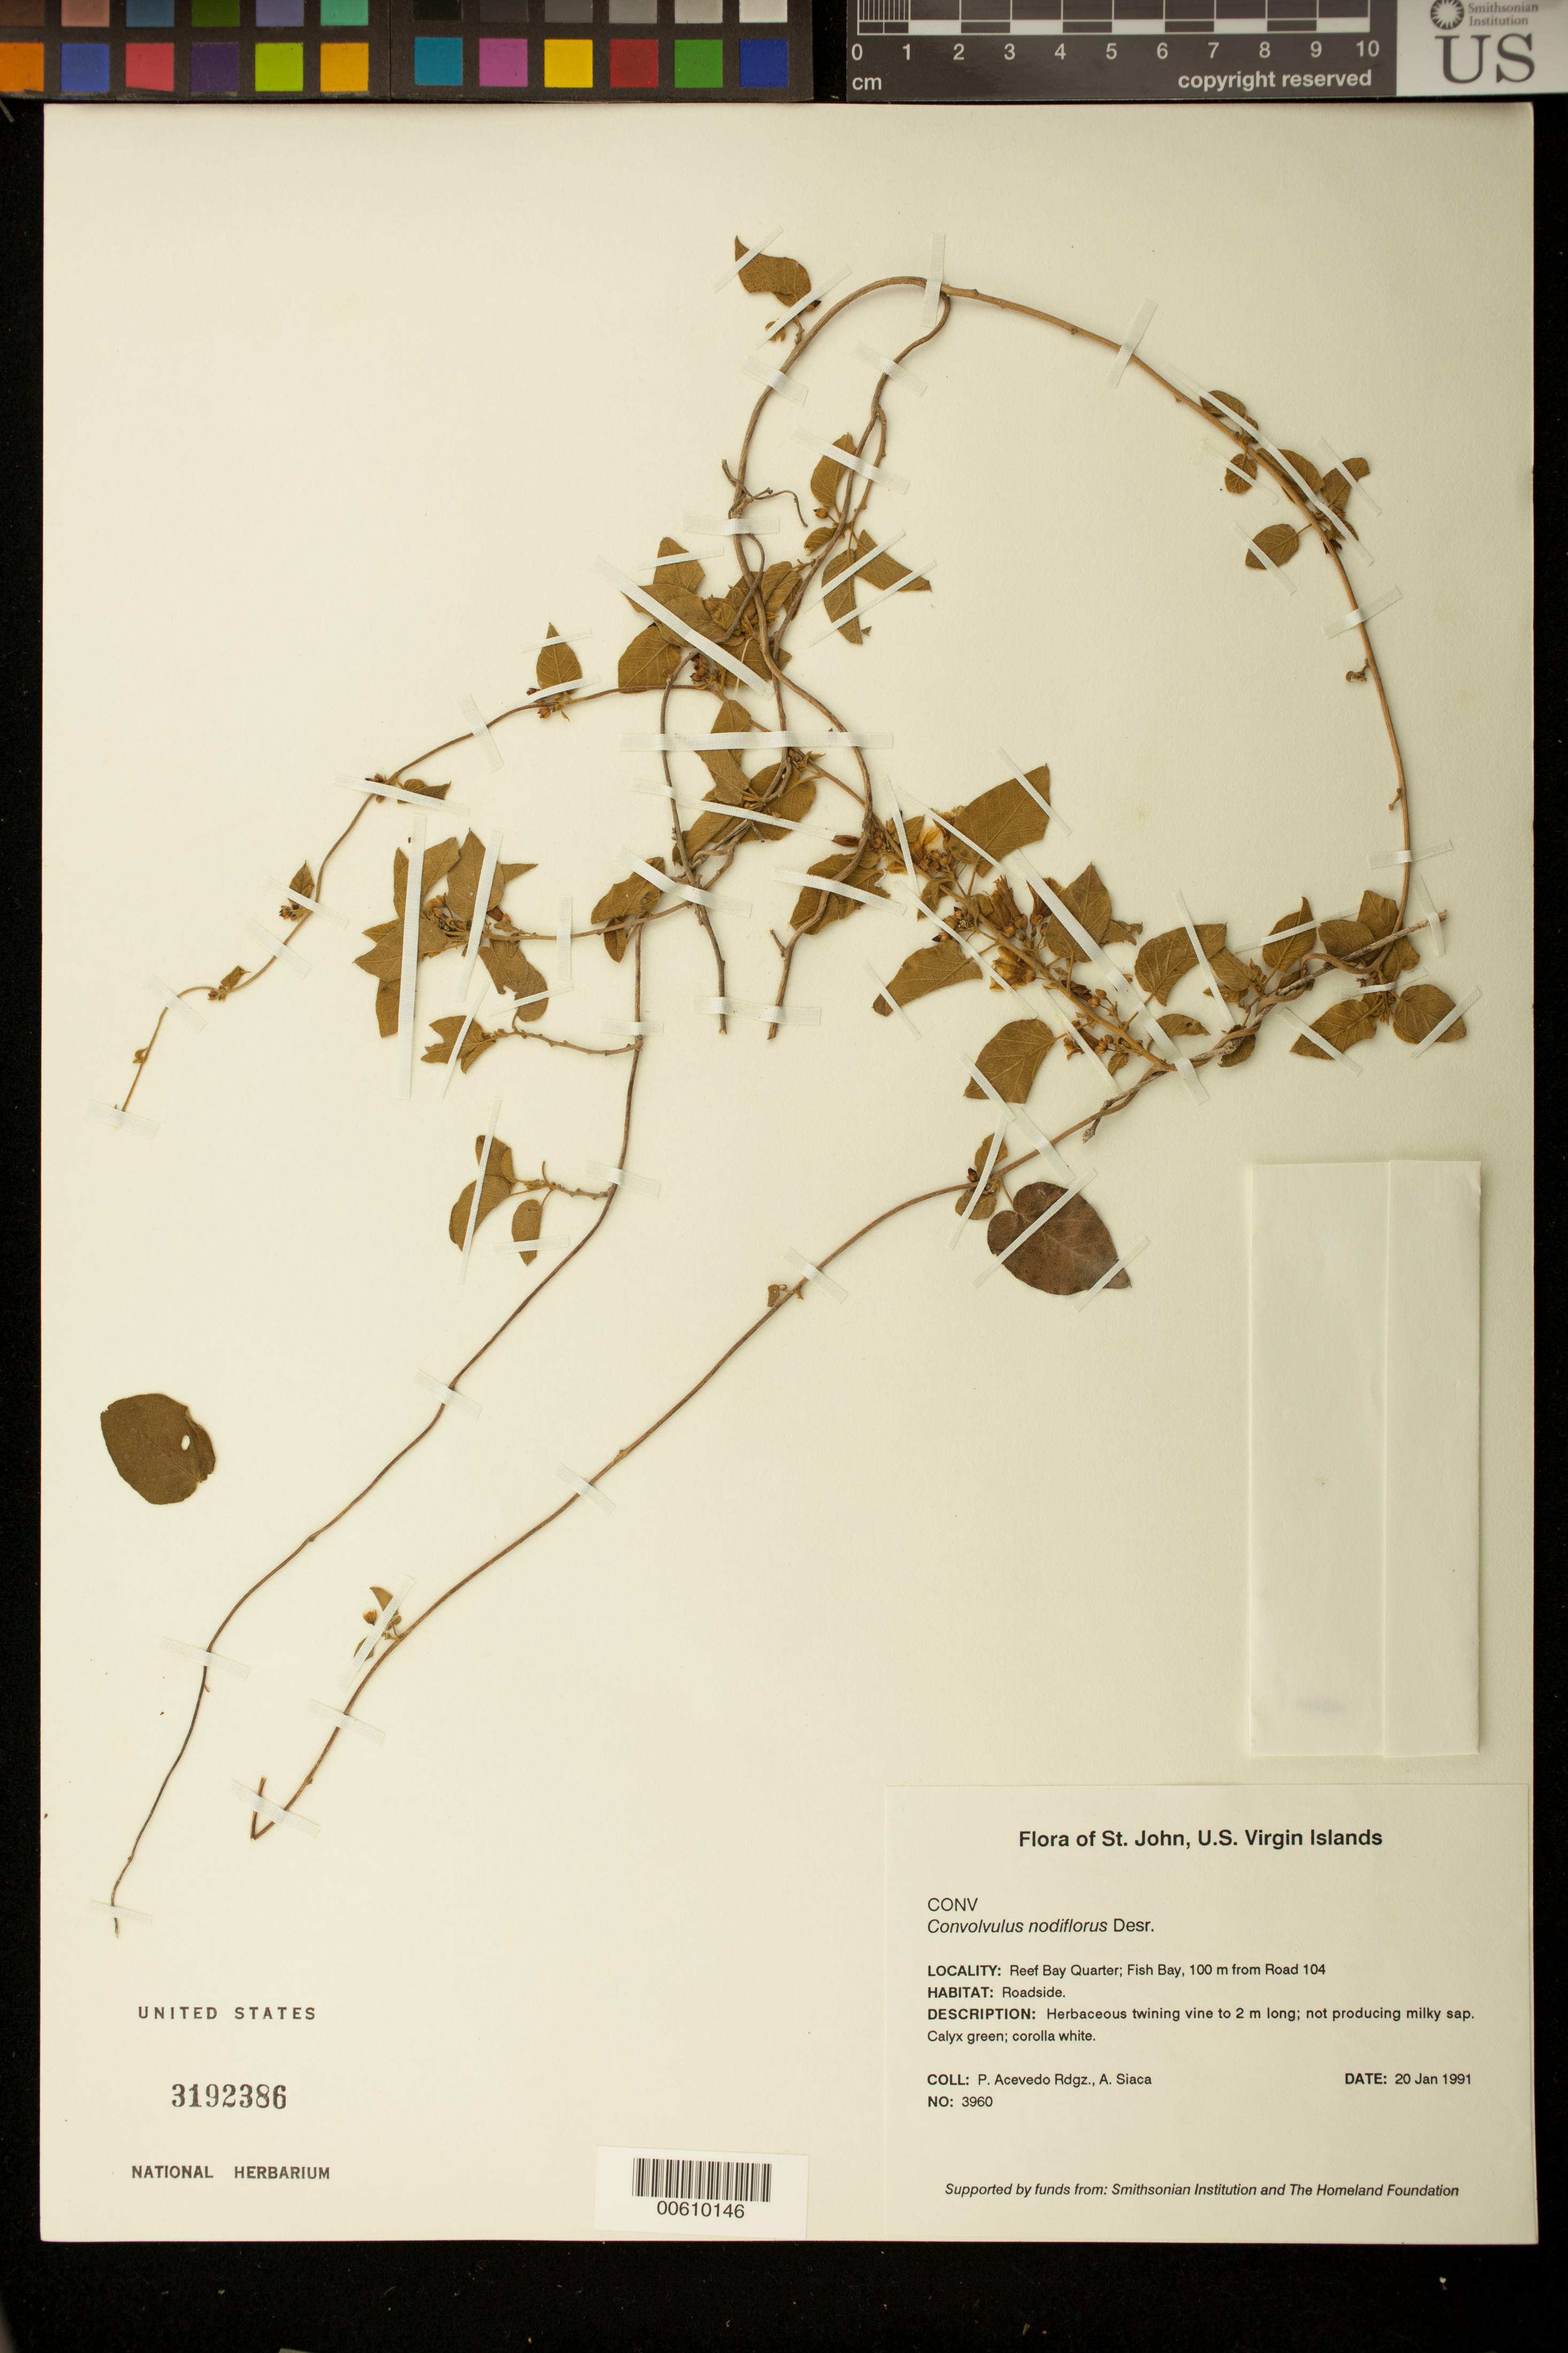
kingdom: Plantae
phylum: Tracheophyta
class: Magnoliopsida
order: Solanales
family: Convolvulaceae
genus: Convolvulus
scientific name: Convolvulus nodiflorus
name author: Desr.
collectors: P. Acevedo-Rodr. & A. Siaca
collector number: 3960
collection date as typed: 20 Jan 1991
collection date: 1991-01-20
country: U.S. Virgin Islands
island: St. John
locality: Reef Bay Quarter; Fish Bay, 100 m from Road 104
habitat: Roadside.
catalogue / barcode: US 3192386